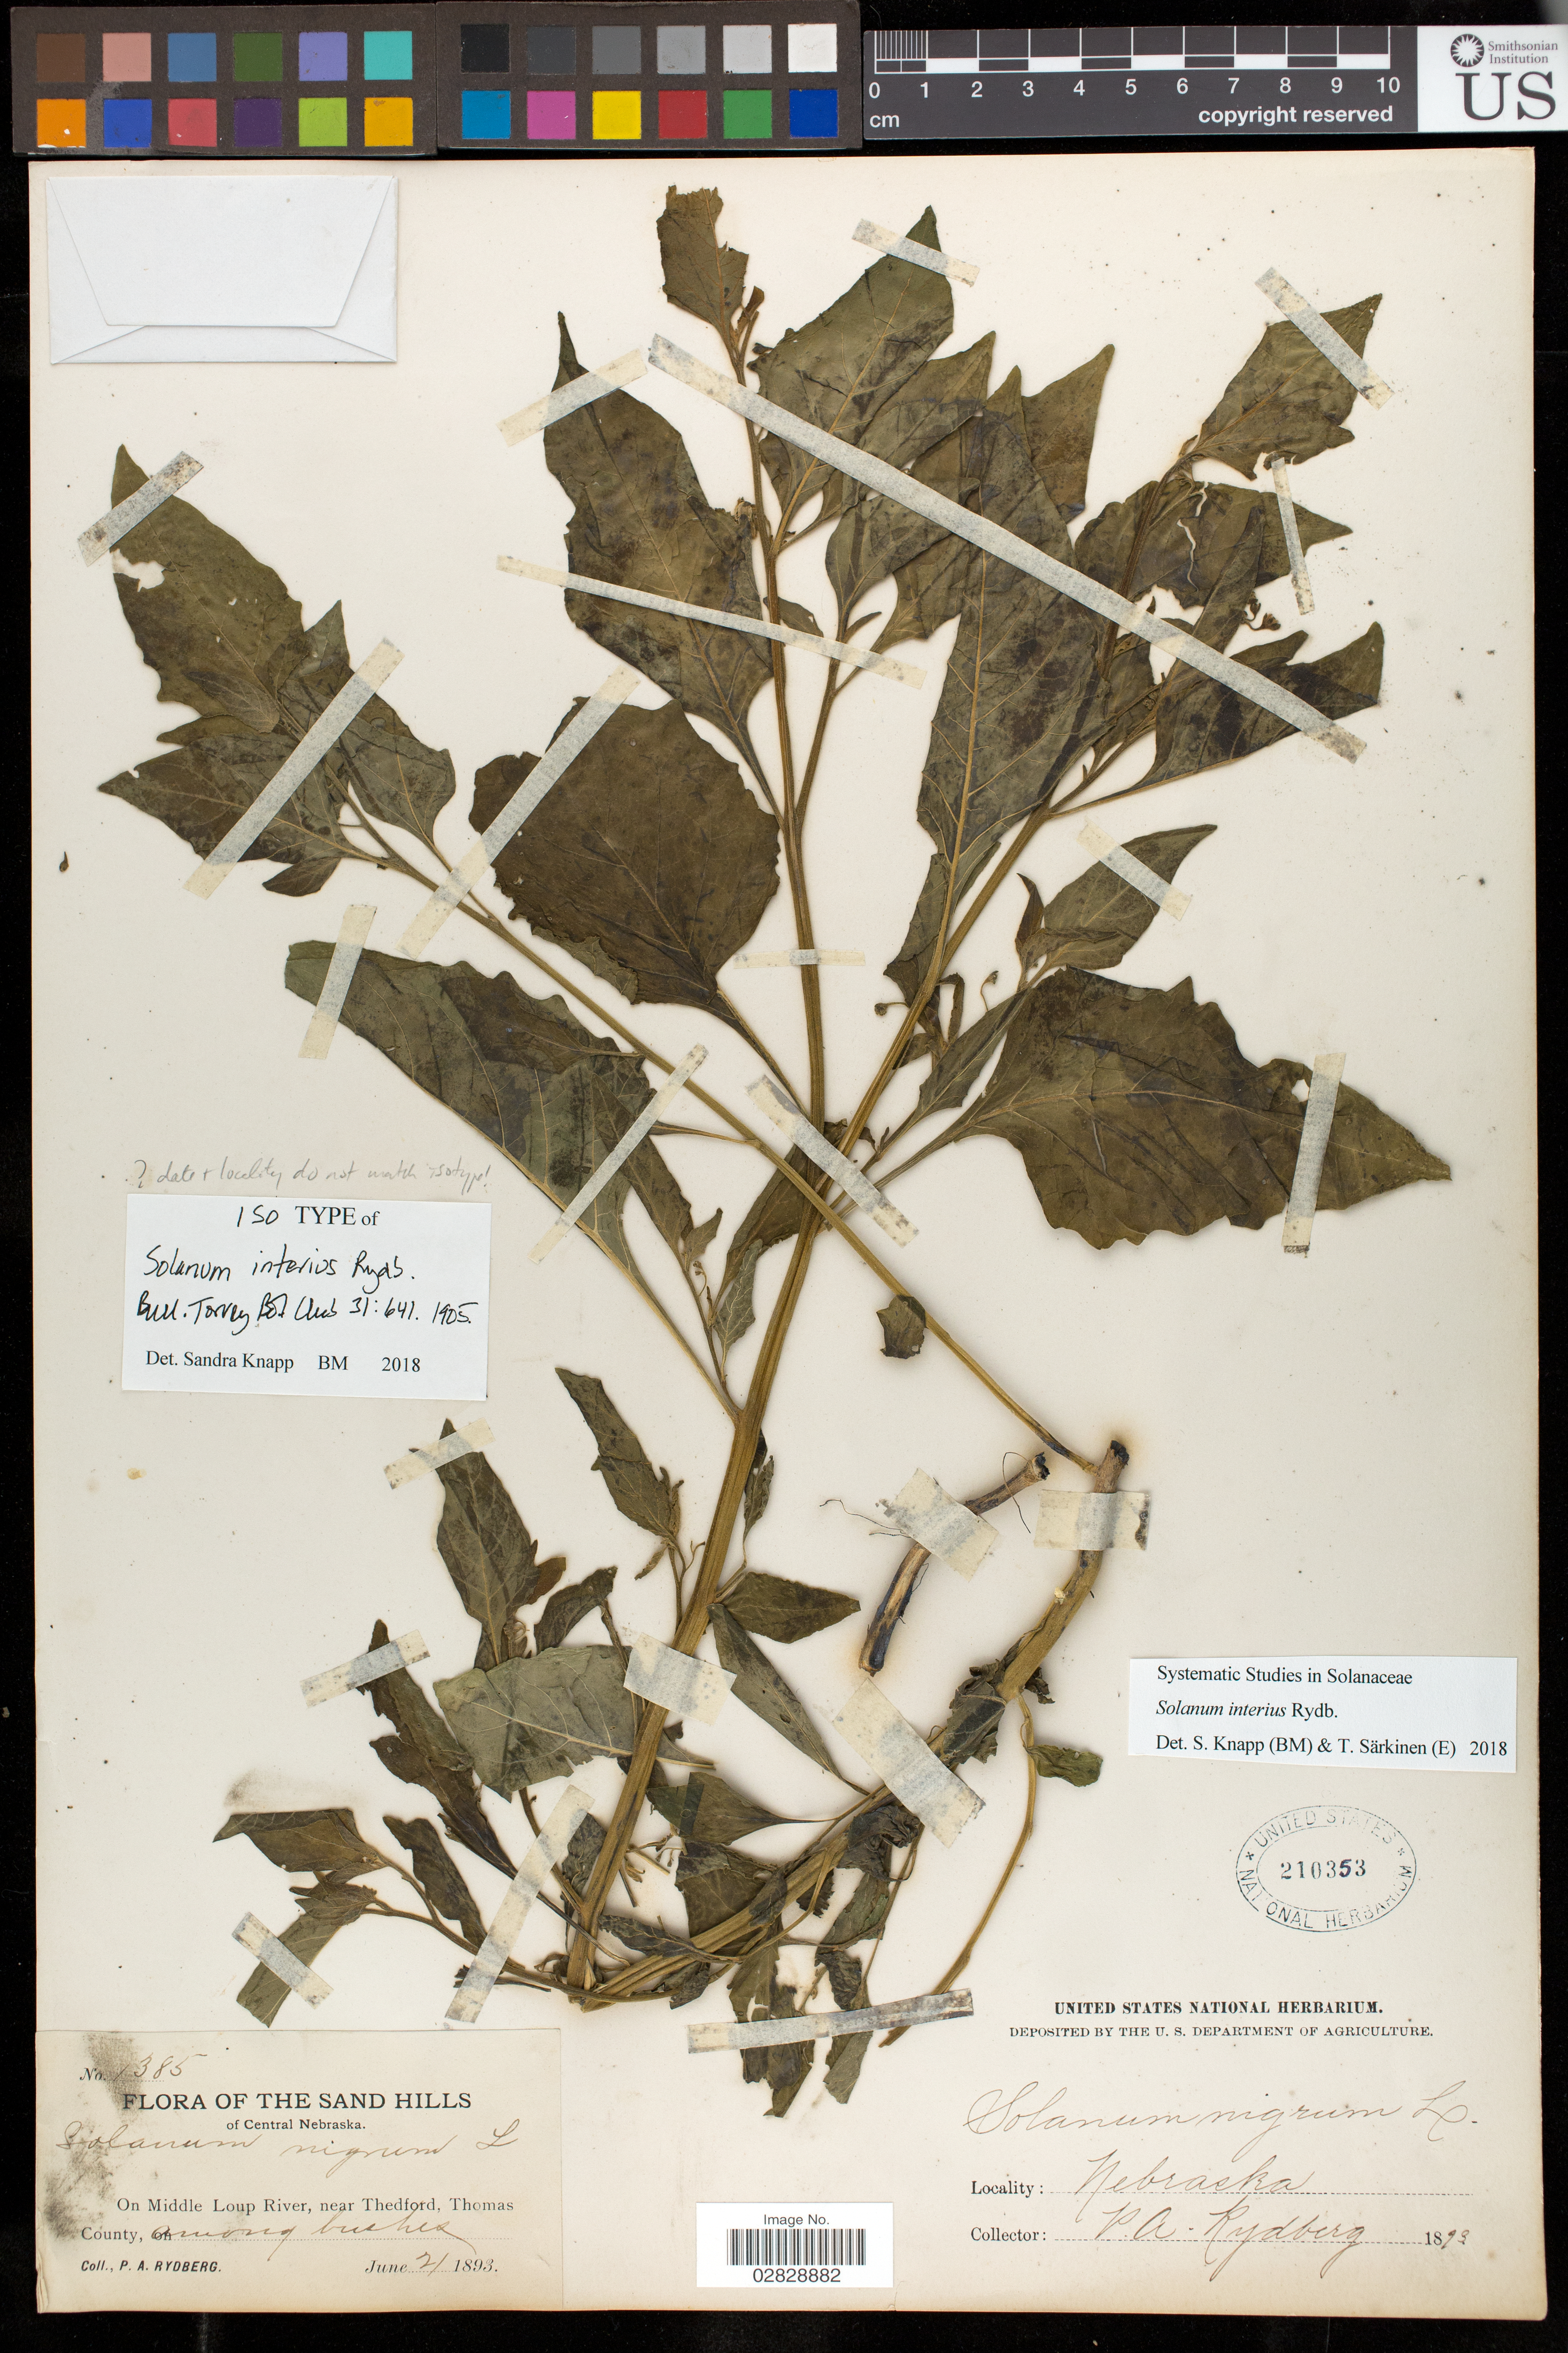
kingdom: Plantae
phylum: Tracheophyta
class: Magnoliopsida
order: Solanales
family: Solanaceae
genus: Solanum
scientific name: Solanum interius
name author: Rydb.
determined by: Knapp, S. D.; Särkinen, T.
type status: Original Material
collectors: P. A. Rydberg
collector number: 1385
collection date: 1893-06-21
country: United States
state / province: Nebraska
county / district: Thomas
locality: The Sand Hills of Central Nebraska. On Middle Loup River, near Thedford, Thomas County, among bushes.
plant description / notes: Annotated as isotype by S. Knapp (2018); probably original material, but dubiously a type. Same collection number as type but collection locality does not match either protologue or US isotype (and collection date differs from latter).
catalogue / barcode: US 210353